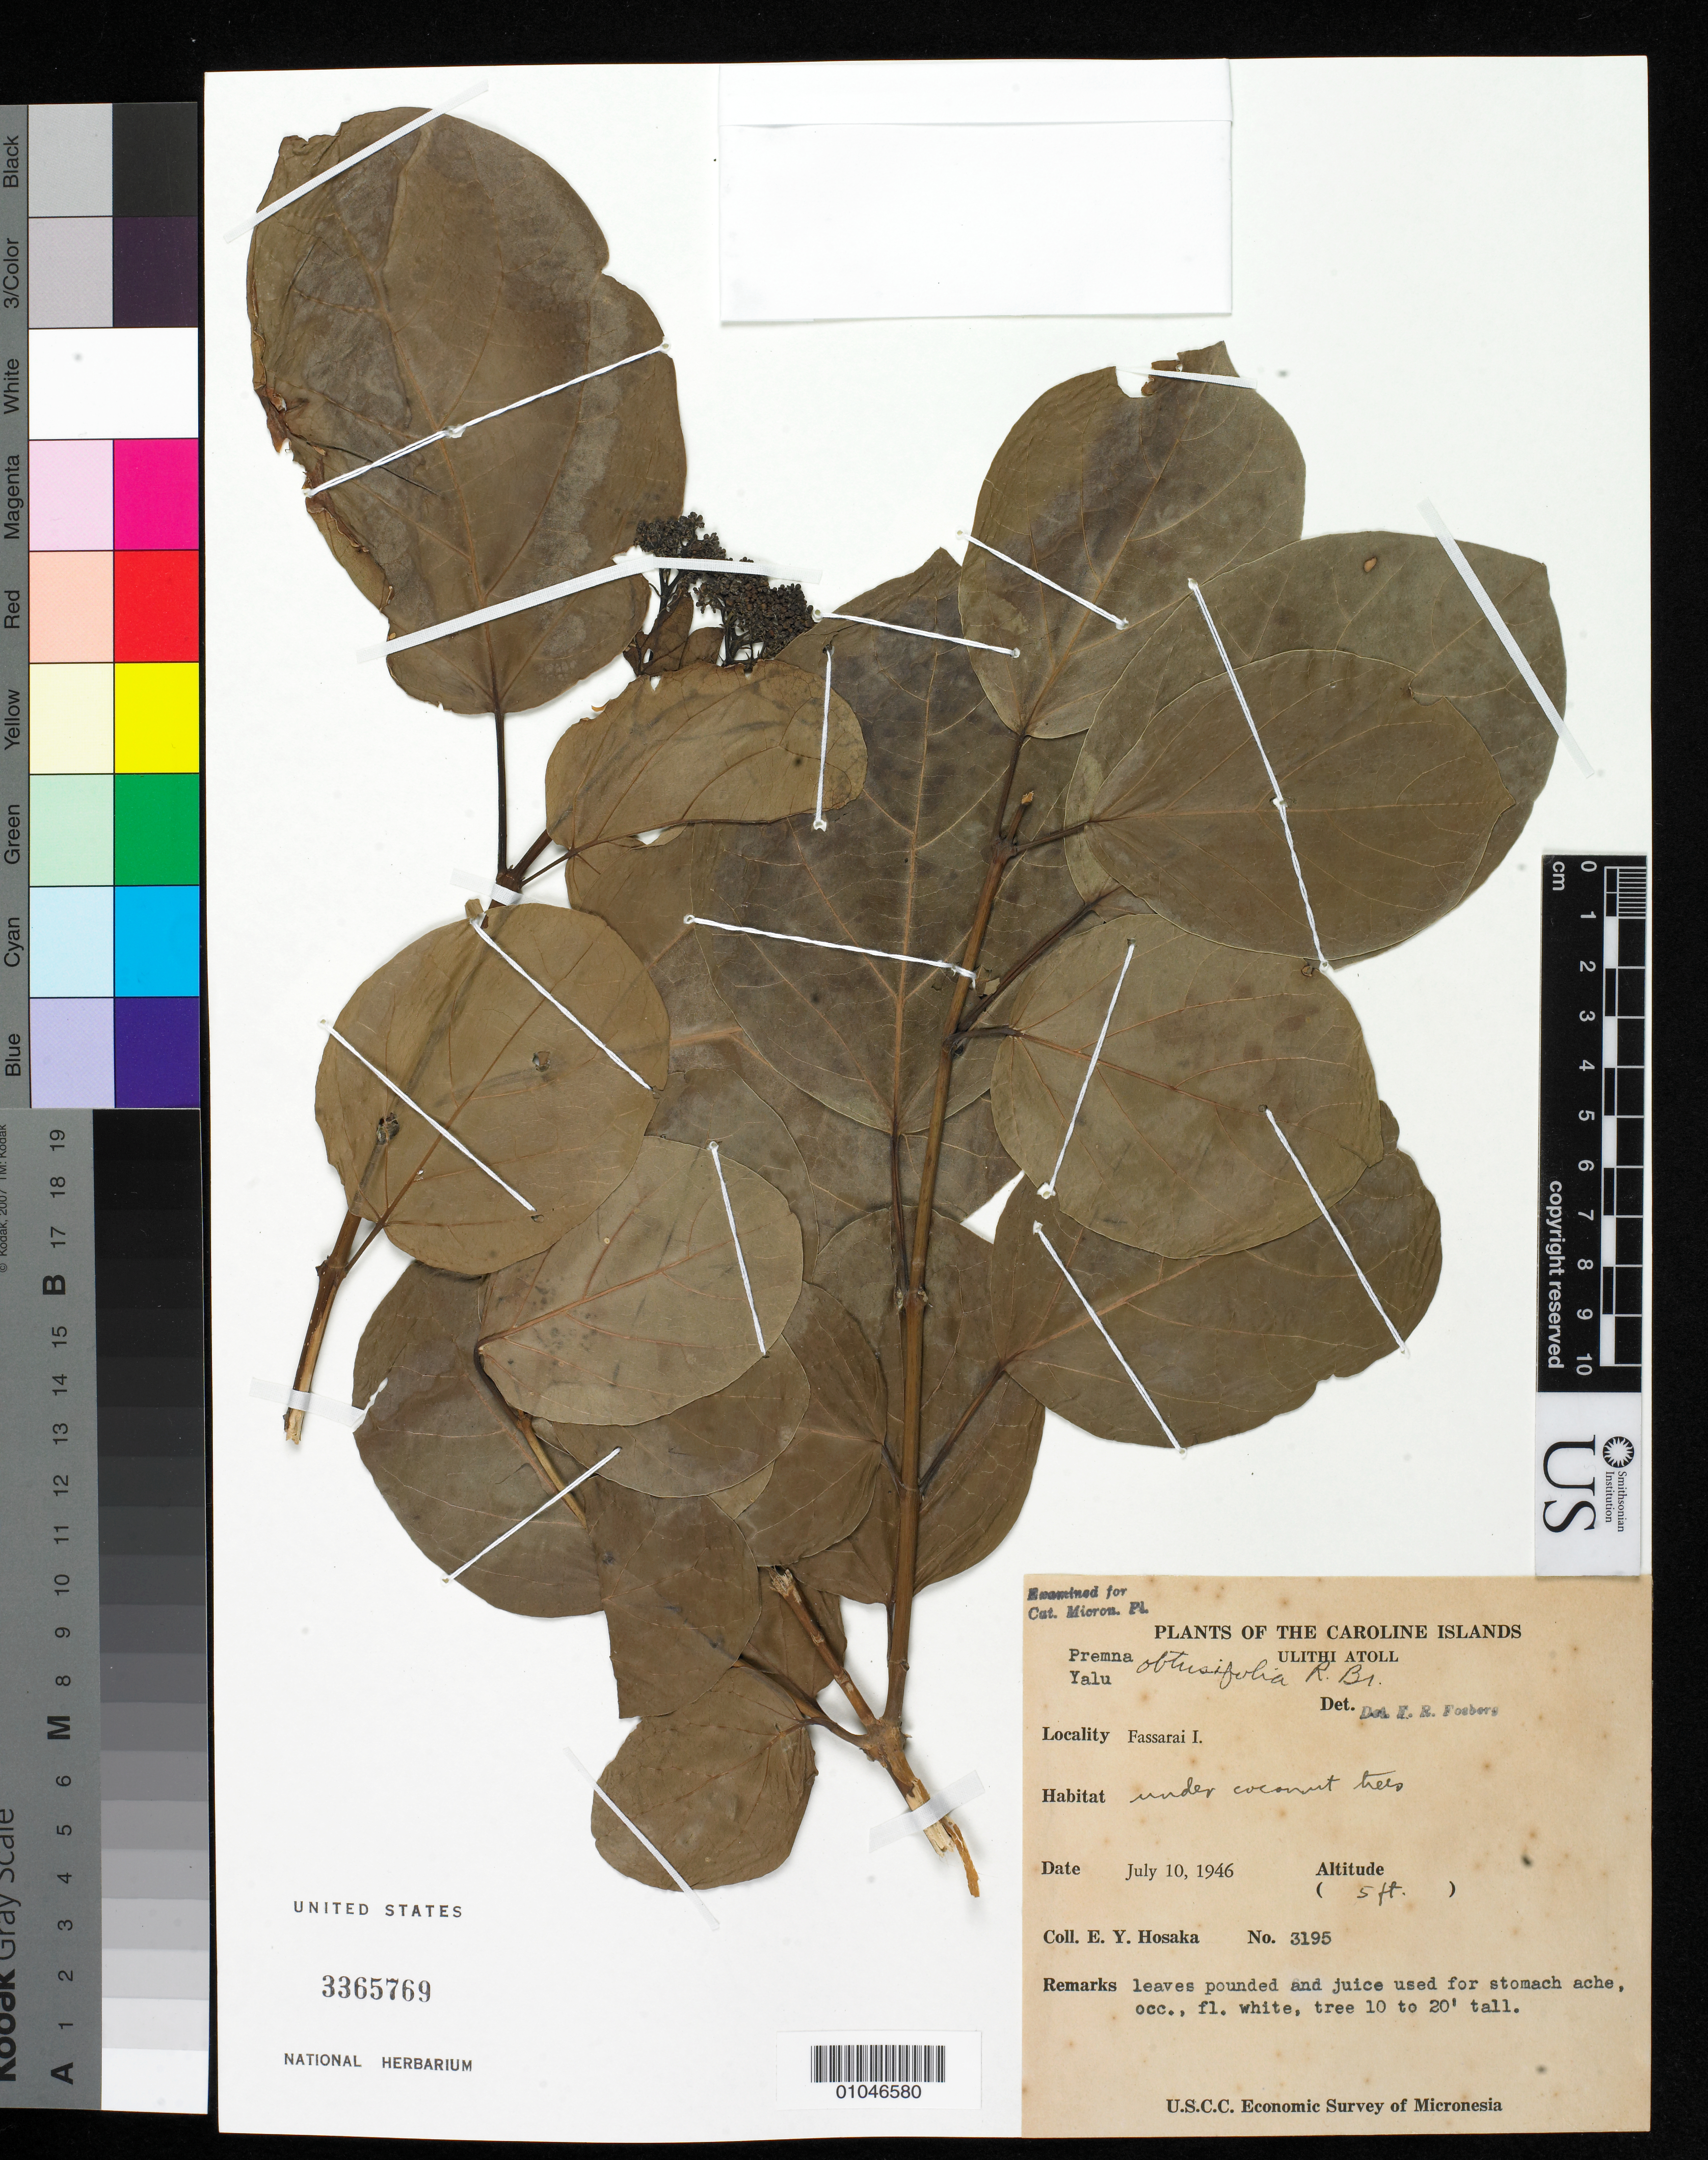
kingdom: Plantae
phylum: Tracheophyta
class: Magnoliopsida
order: Lamiales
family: Lamiaceae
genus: Premna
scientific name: Premna obtusifolia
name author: R. Br.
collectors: E. Y. Hosaka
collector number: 3195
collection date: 1946-07-10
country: Micronesia, Federated States of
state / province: Yap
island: Ulithi Atoll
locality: Fasserai Islet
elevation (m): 2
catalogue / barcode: US 3365769